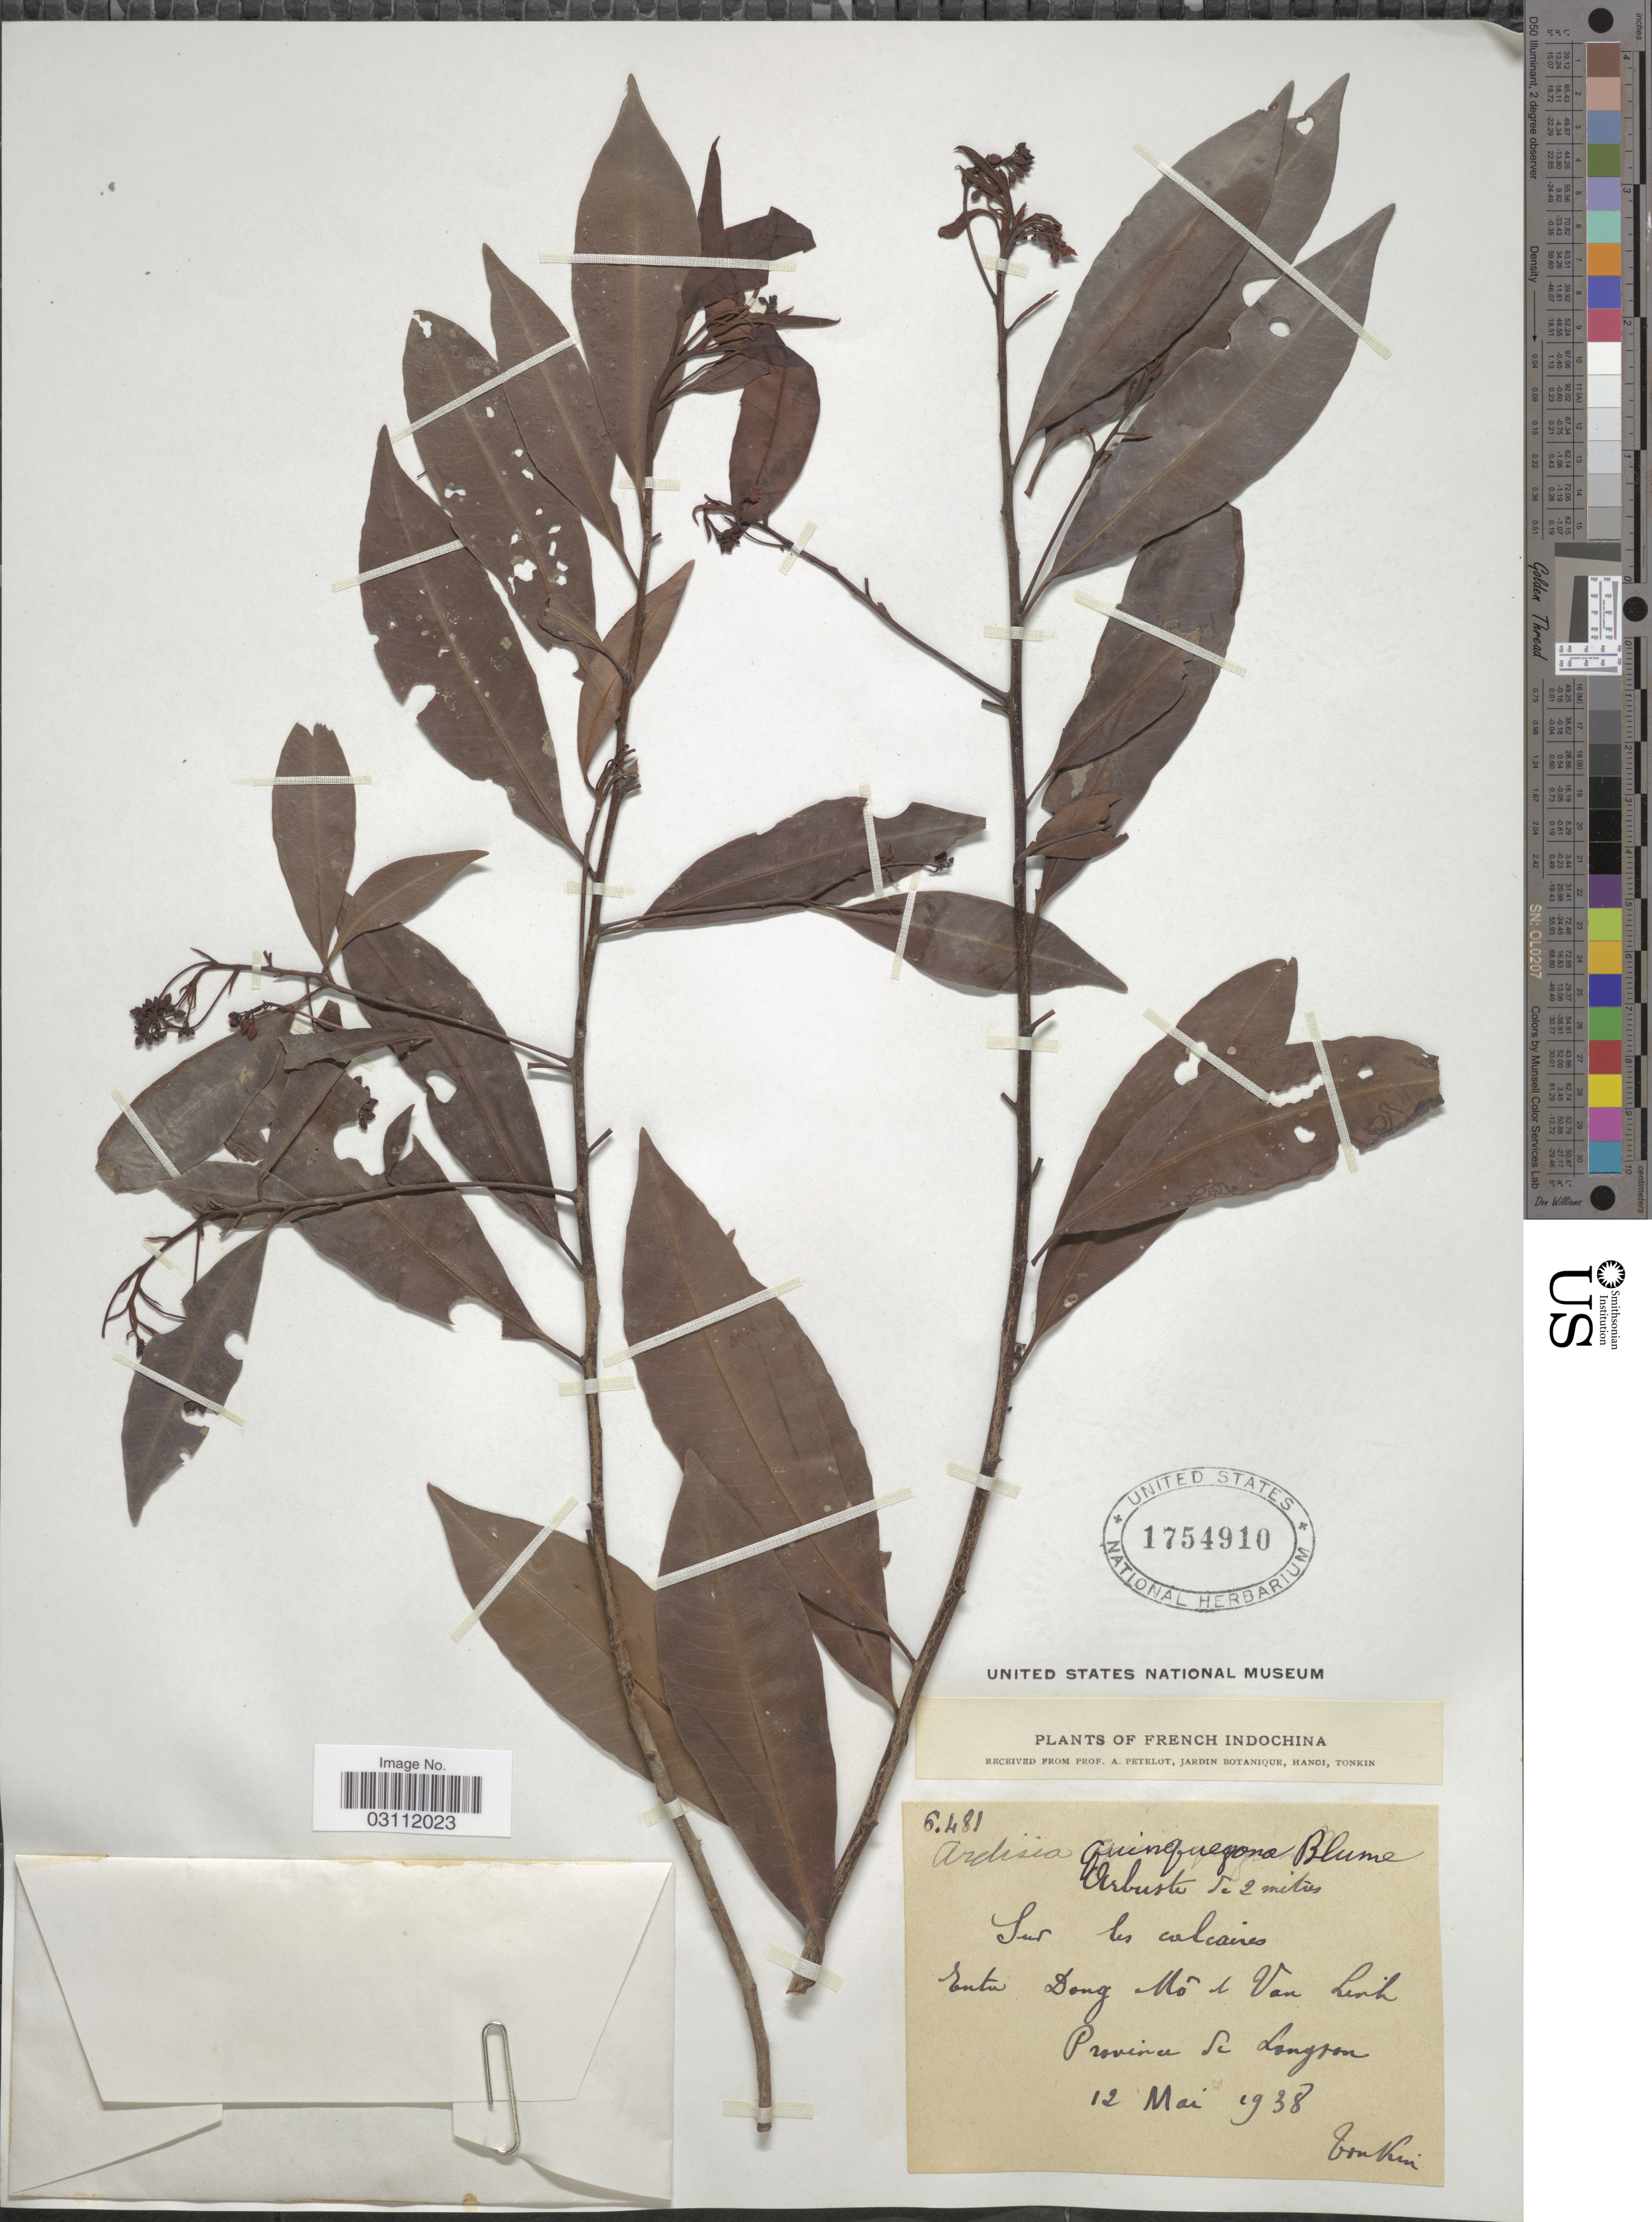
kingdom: Plantae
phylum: Tracheophyta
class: Magnoliopsida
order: Ericales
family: Primulaceae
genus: Ardisia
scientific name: Ardisia quinquegona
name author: Blume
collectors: A. Petelot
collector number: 6481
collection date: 1938-05-12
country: Vietnam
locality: French Indochina, Entre Dong Mo Van Linh, Province de Langson.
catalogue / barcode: US 1754910